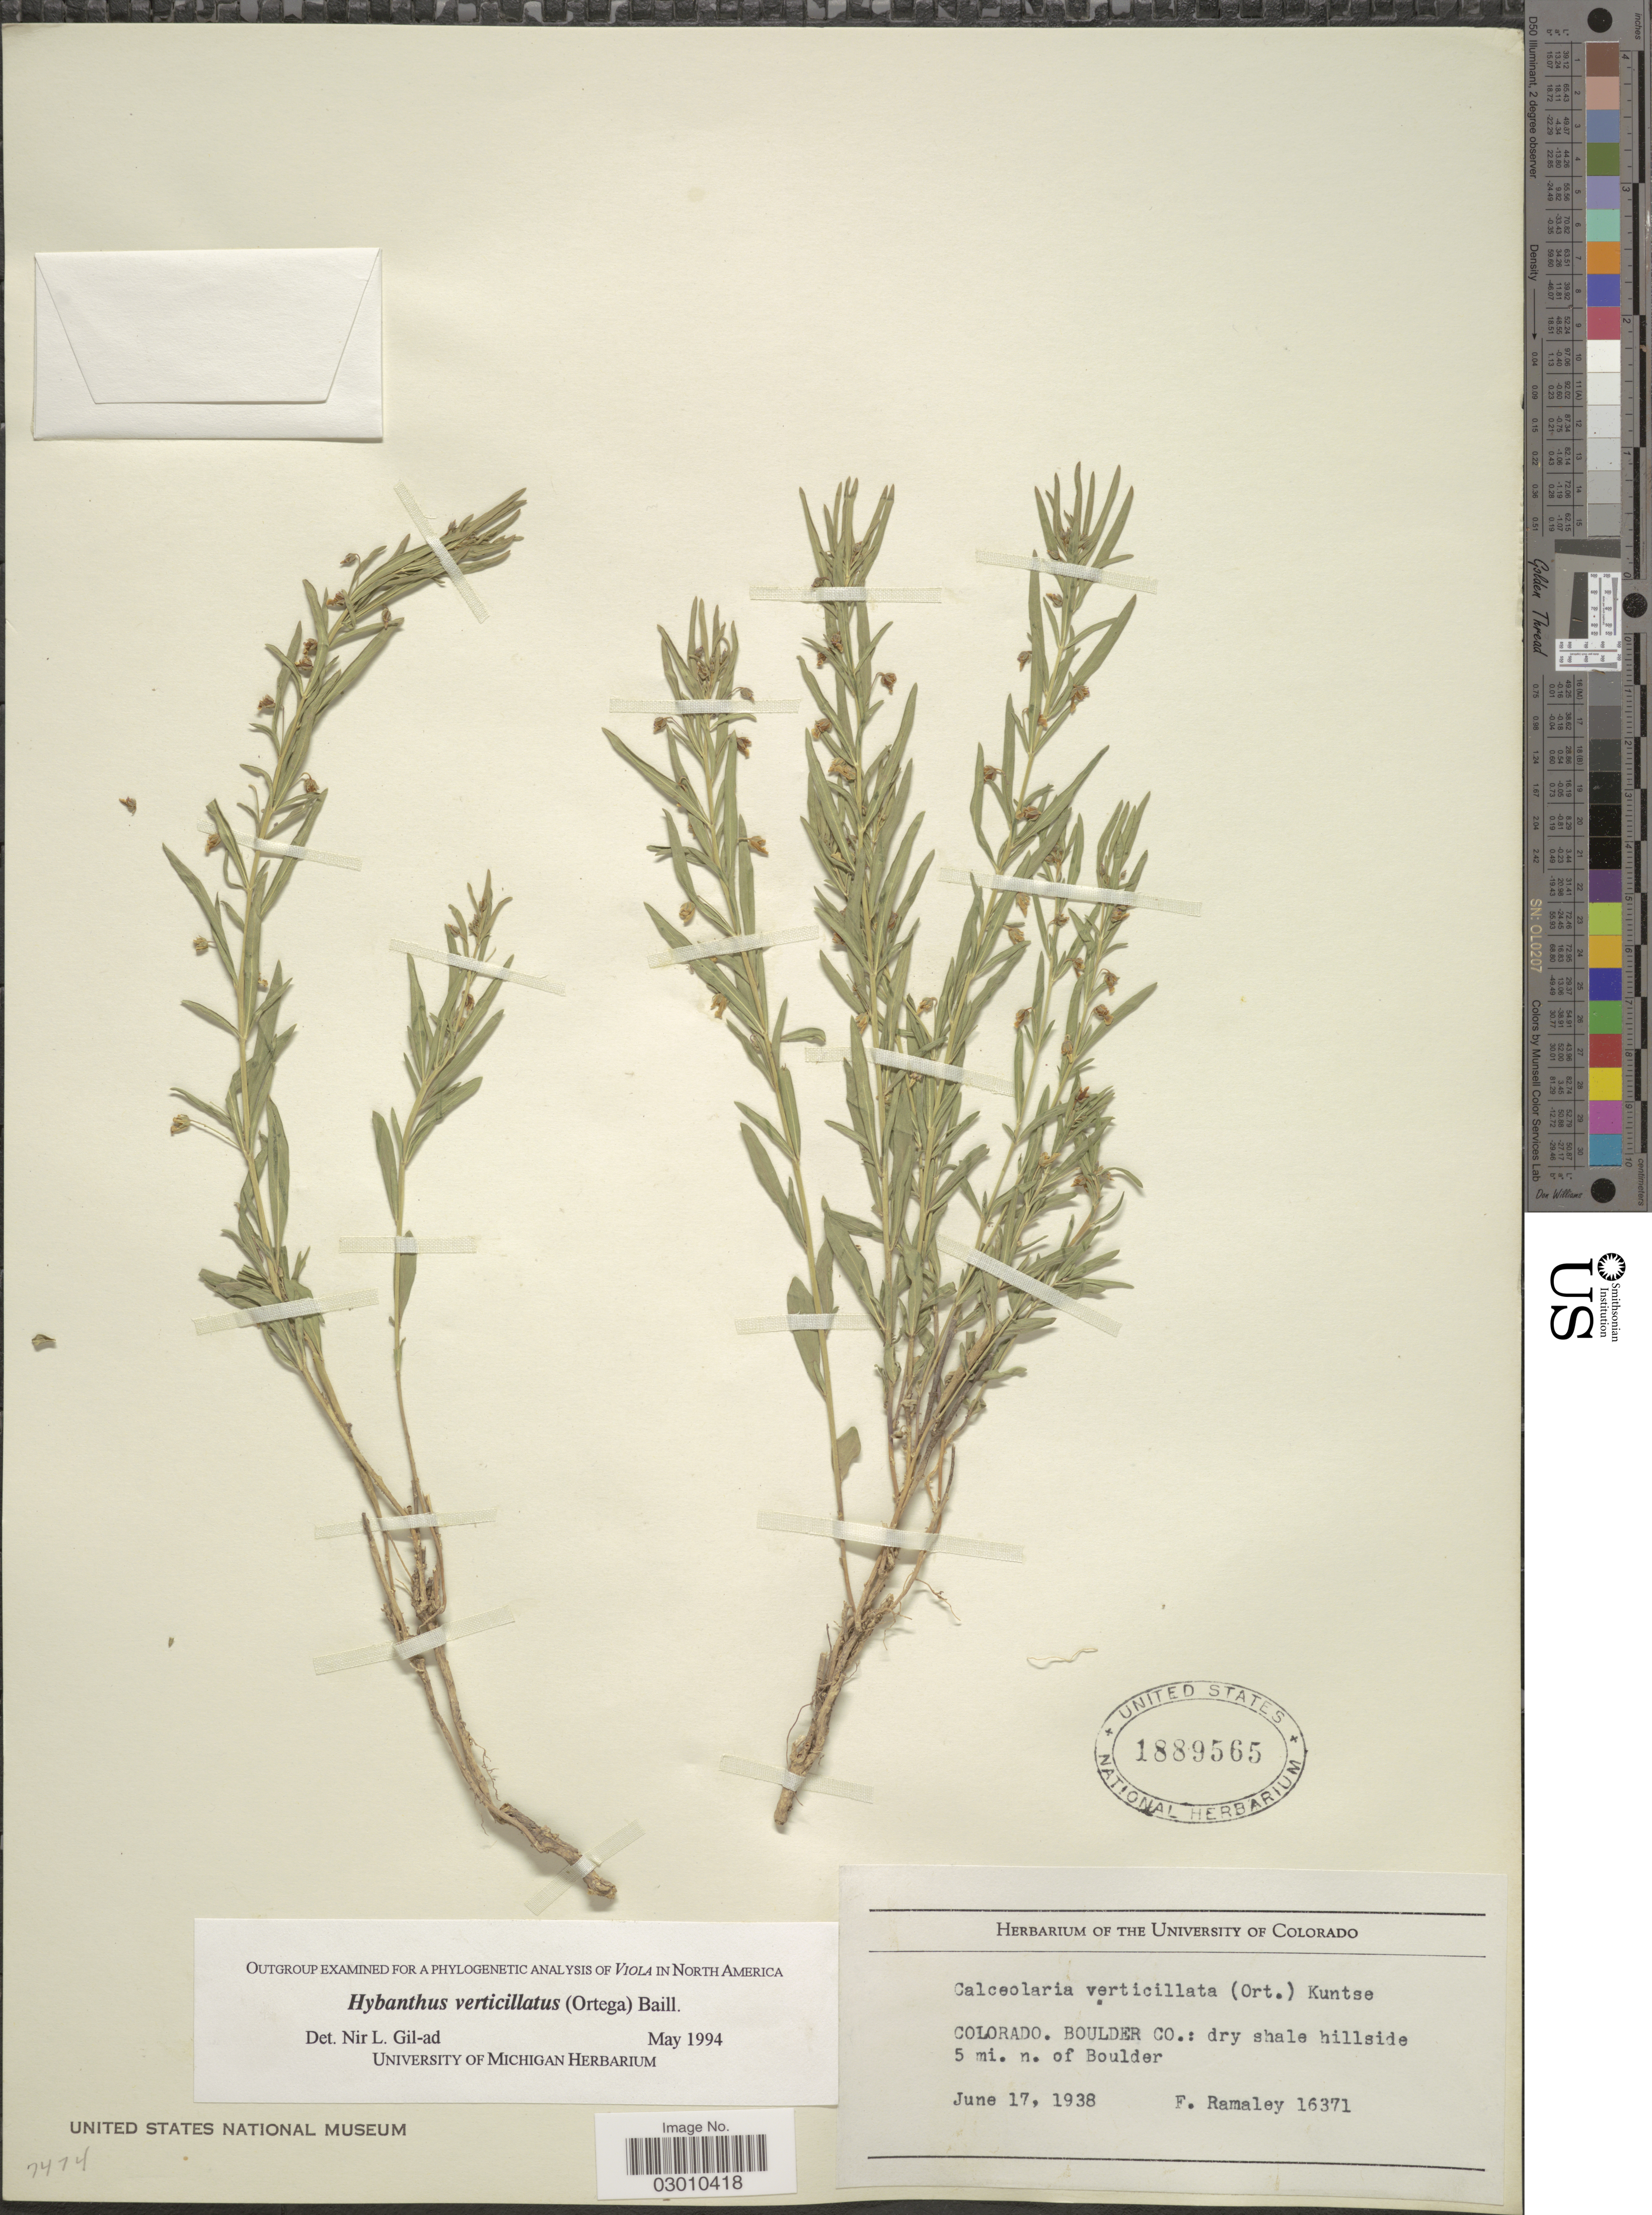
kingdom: Plantae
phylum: Tracheophyta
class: Magnoliopsida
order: Malpighiales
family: Violaceae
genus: Pombalia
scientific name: Pombalia verticillata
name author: (Ortega) Paula-Souza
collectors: F. Ramaley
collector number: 16371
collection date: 1938-06-17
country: United States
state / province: Colorado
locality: Boulder Co.: dry shale hillside 5 mi. n. of Boulder.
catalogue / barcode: US 1889565